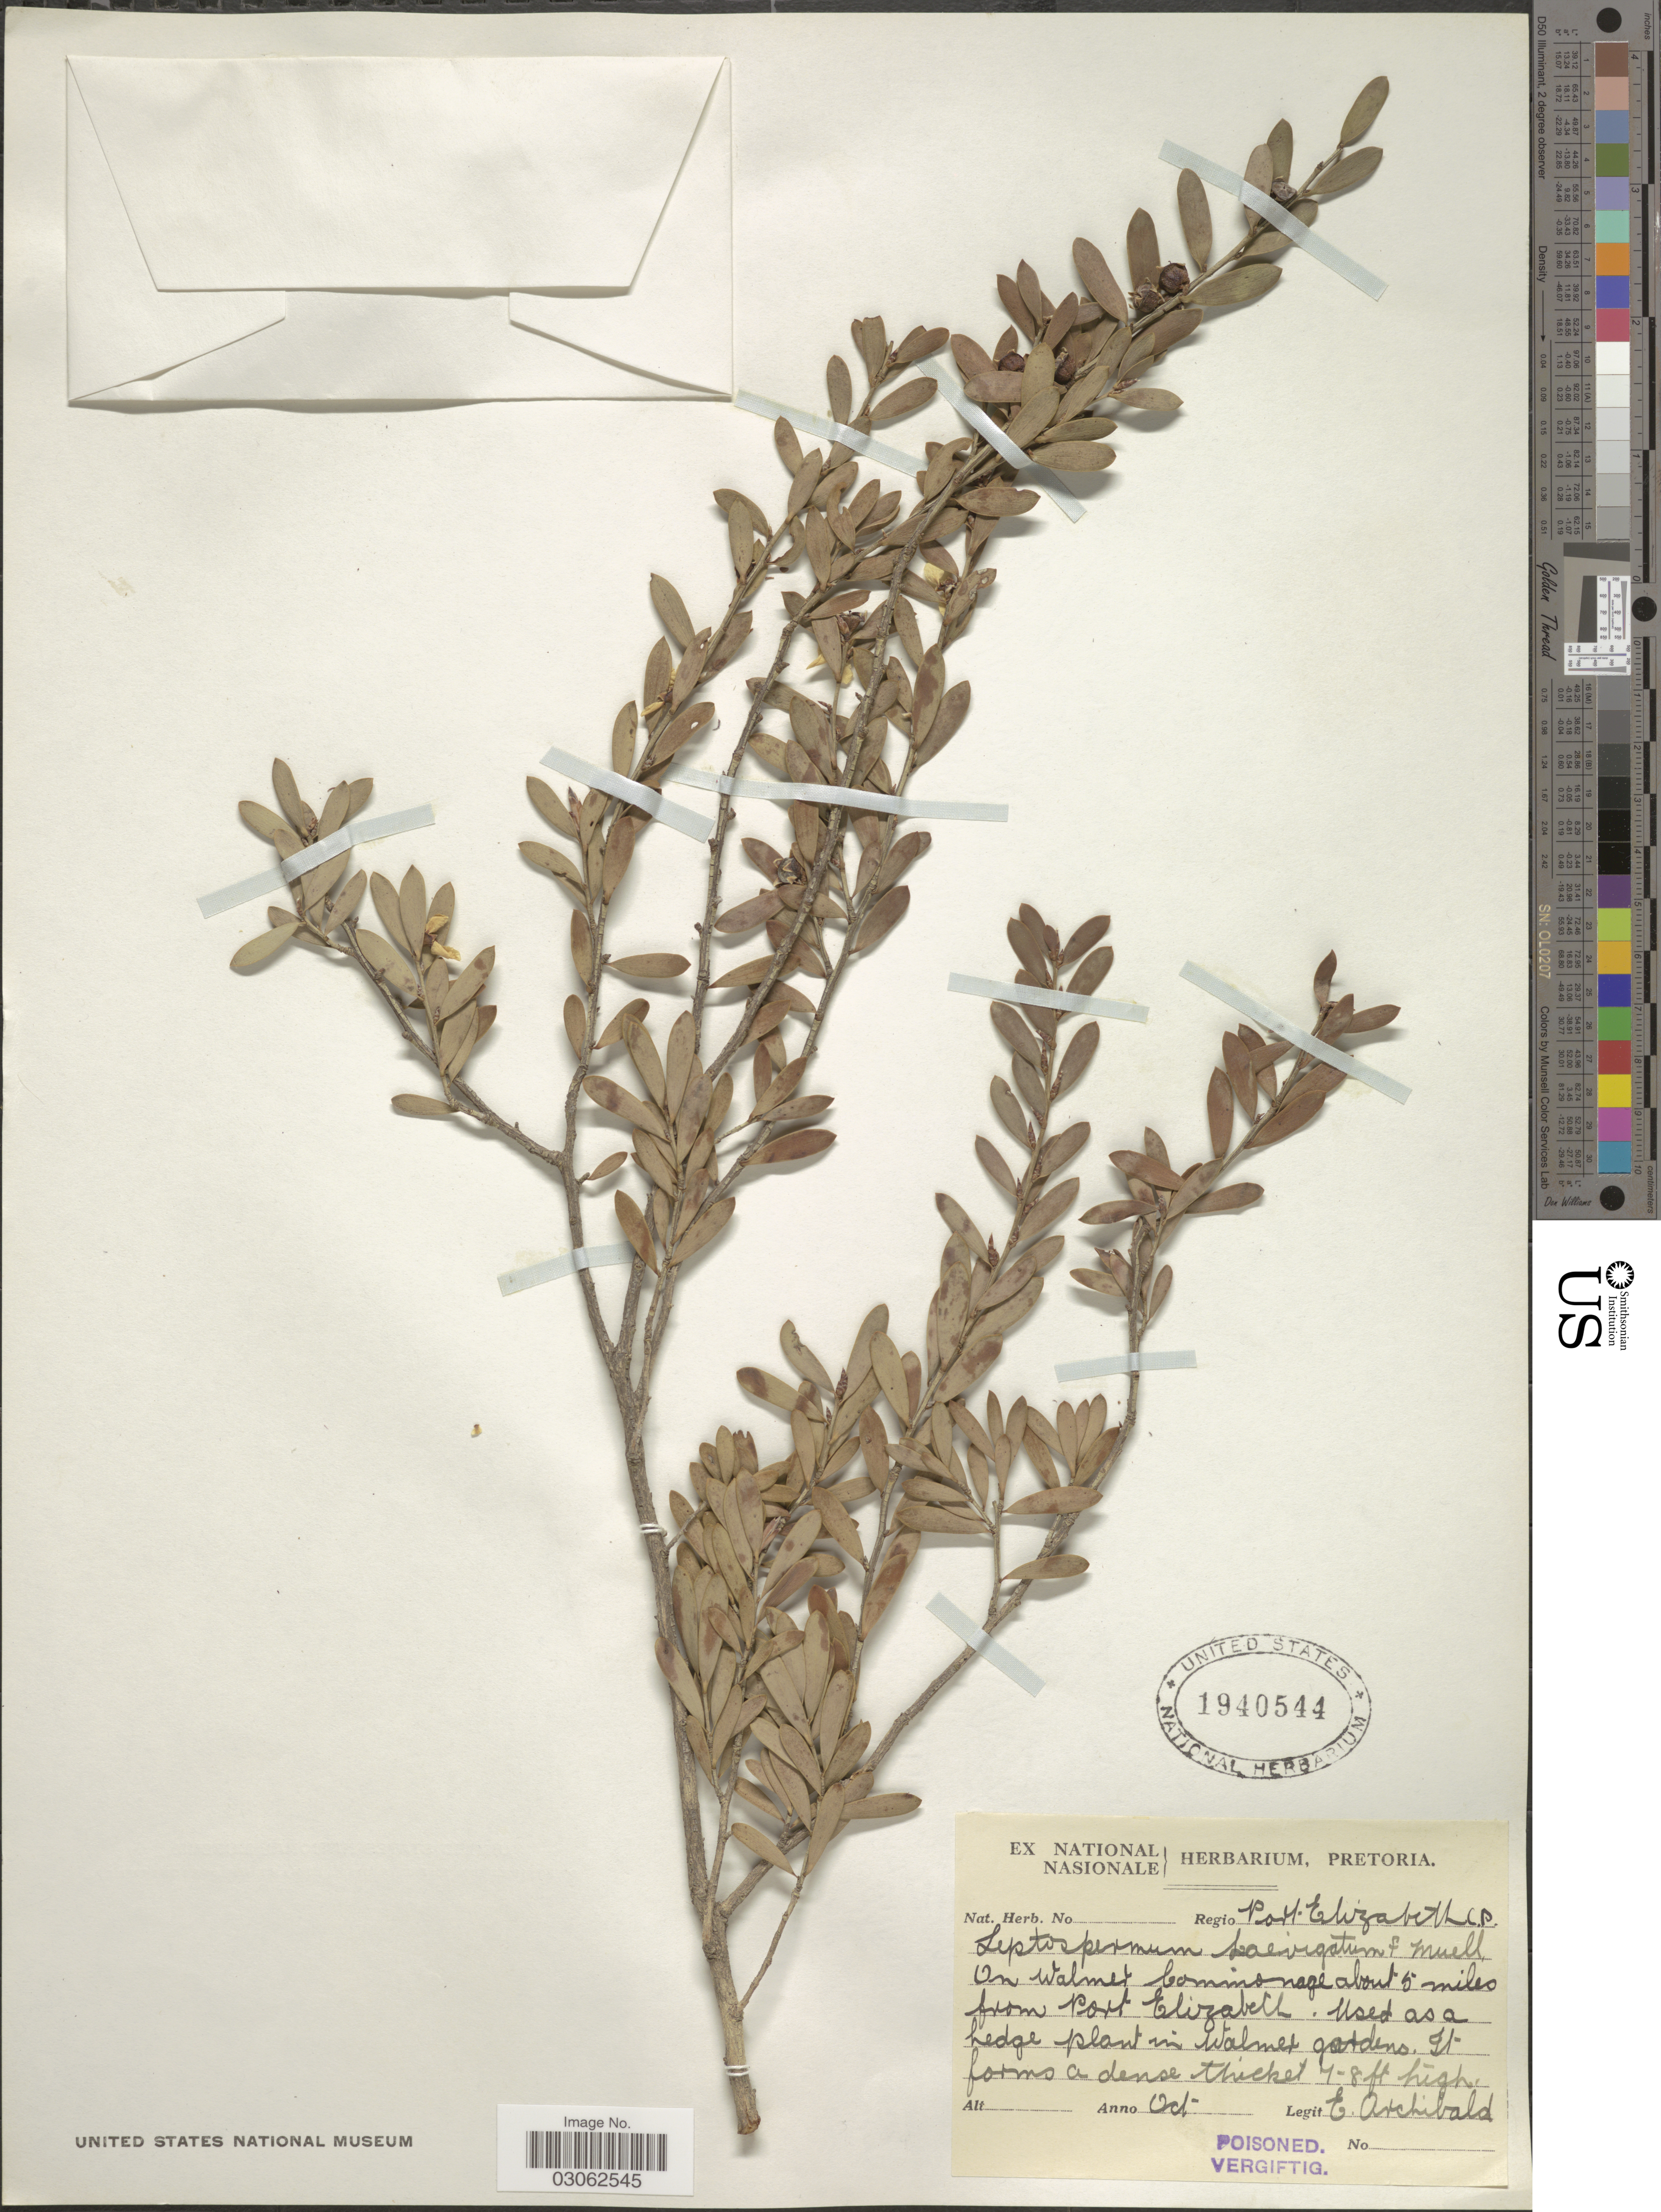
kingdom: Plantae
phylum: Tracheophyta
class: Magnoliopsida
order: Myrtales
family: Myrtaceae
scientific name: Gaudium laevigatum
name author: (Gaertn.) P.G. Wilson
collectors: E. Archibald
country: South Africa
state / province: Eastern Cape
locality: Regio Port Elizabeth. On Walmet bominonage about 5 miles from Port Elizabeth.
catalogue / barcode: US 1940544